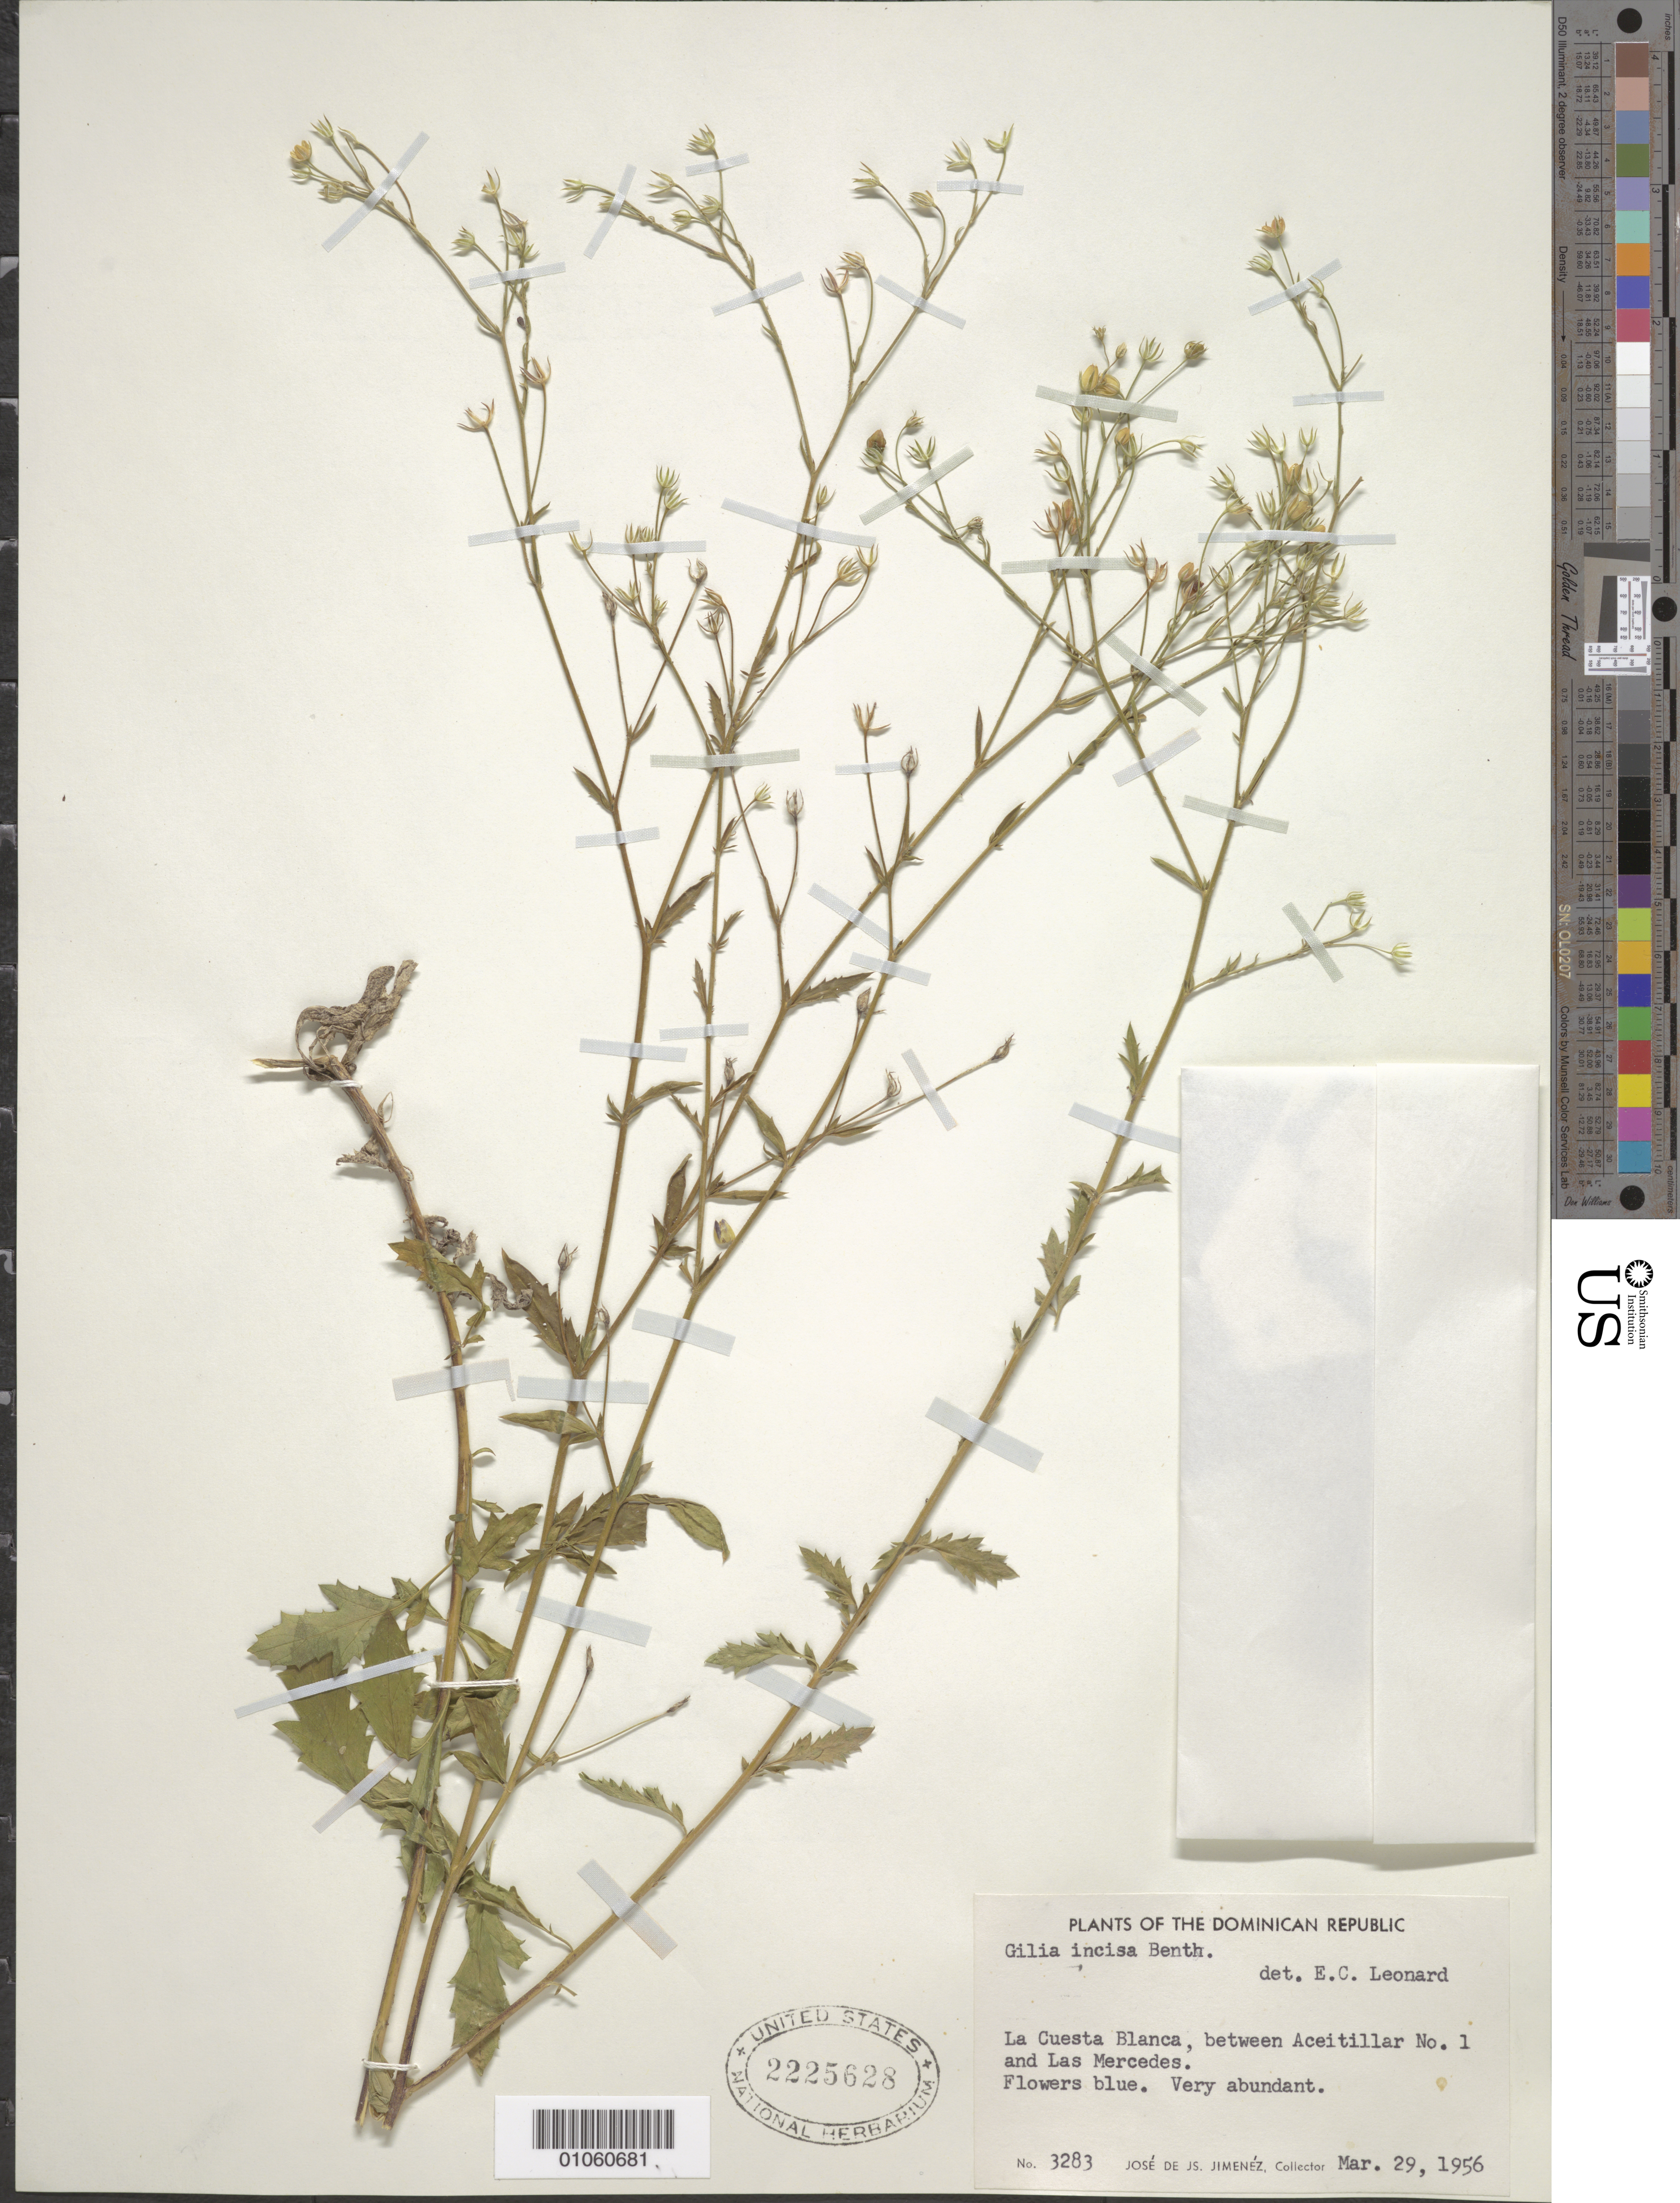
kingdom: Plantae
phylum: Tracheophyta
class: Magnoliopsida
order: Ericales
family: Polemoniaceae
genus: Giliastrum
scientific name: Giliastrum incisum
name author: (Benth.) J.M. Porter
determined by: Strong, Mark T., (BOT), Smithsonian Institution - National Museum of Natural History (UNITED STATES)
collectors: J. J. Jiménez Almonte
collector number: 3283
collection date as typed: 29 Mar 1956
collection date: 1956-03-29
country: Dominican Republic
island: Hispaniola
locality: La Cuesta Blanca, between Aceitillar No. 1 and las Mercedes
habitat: Very abundant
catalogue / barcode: US 2225628